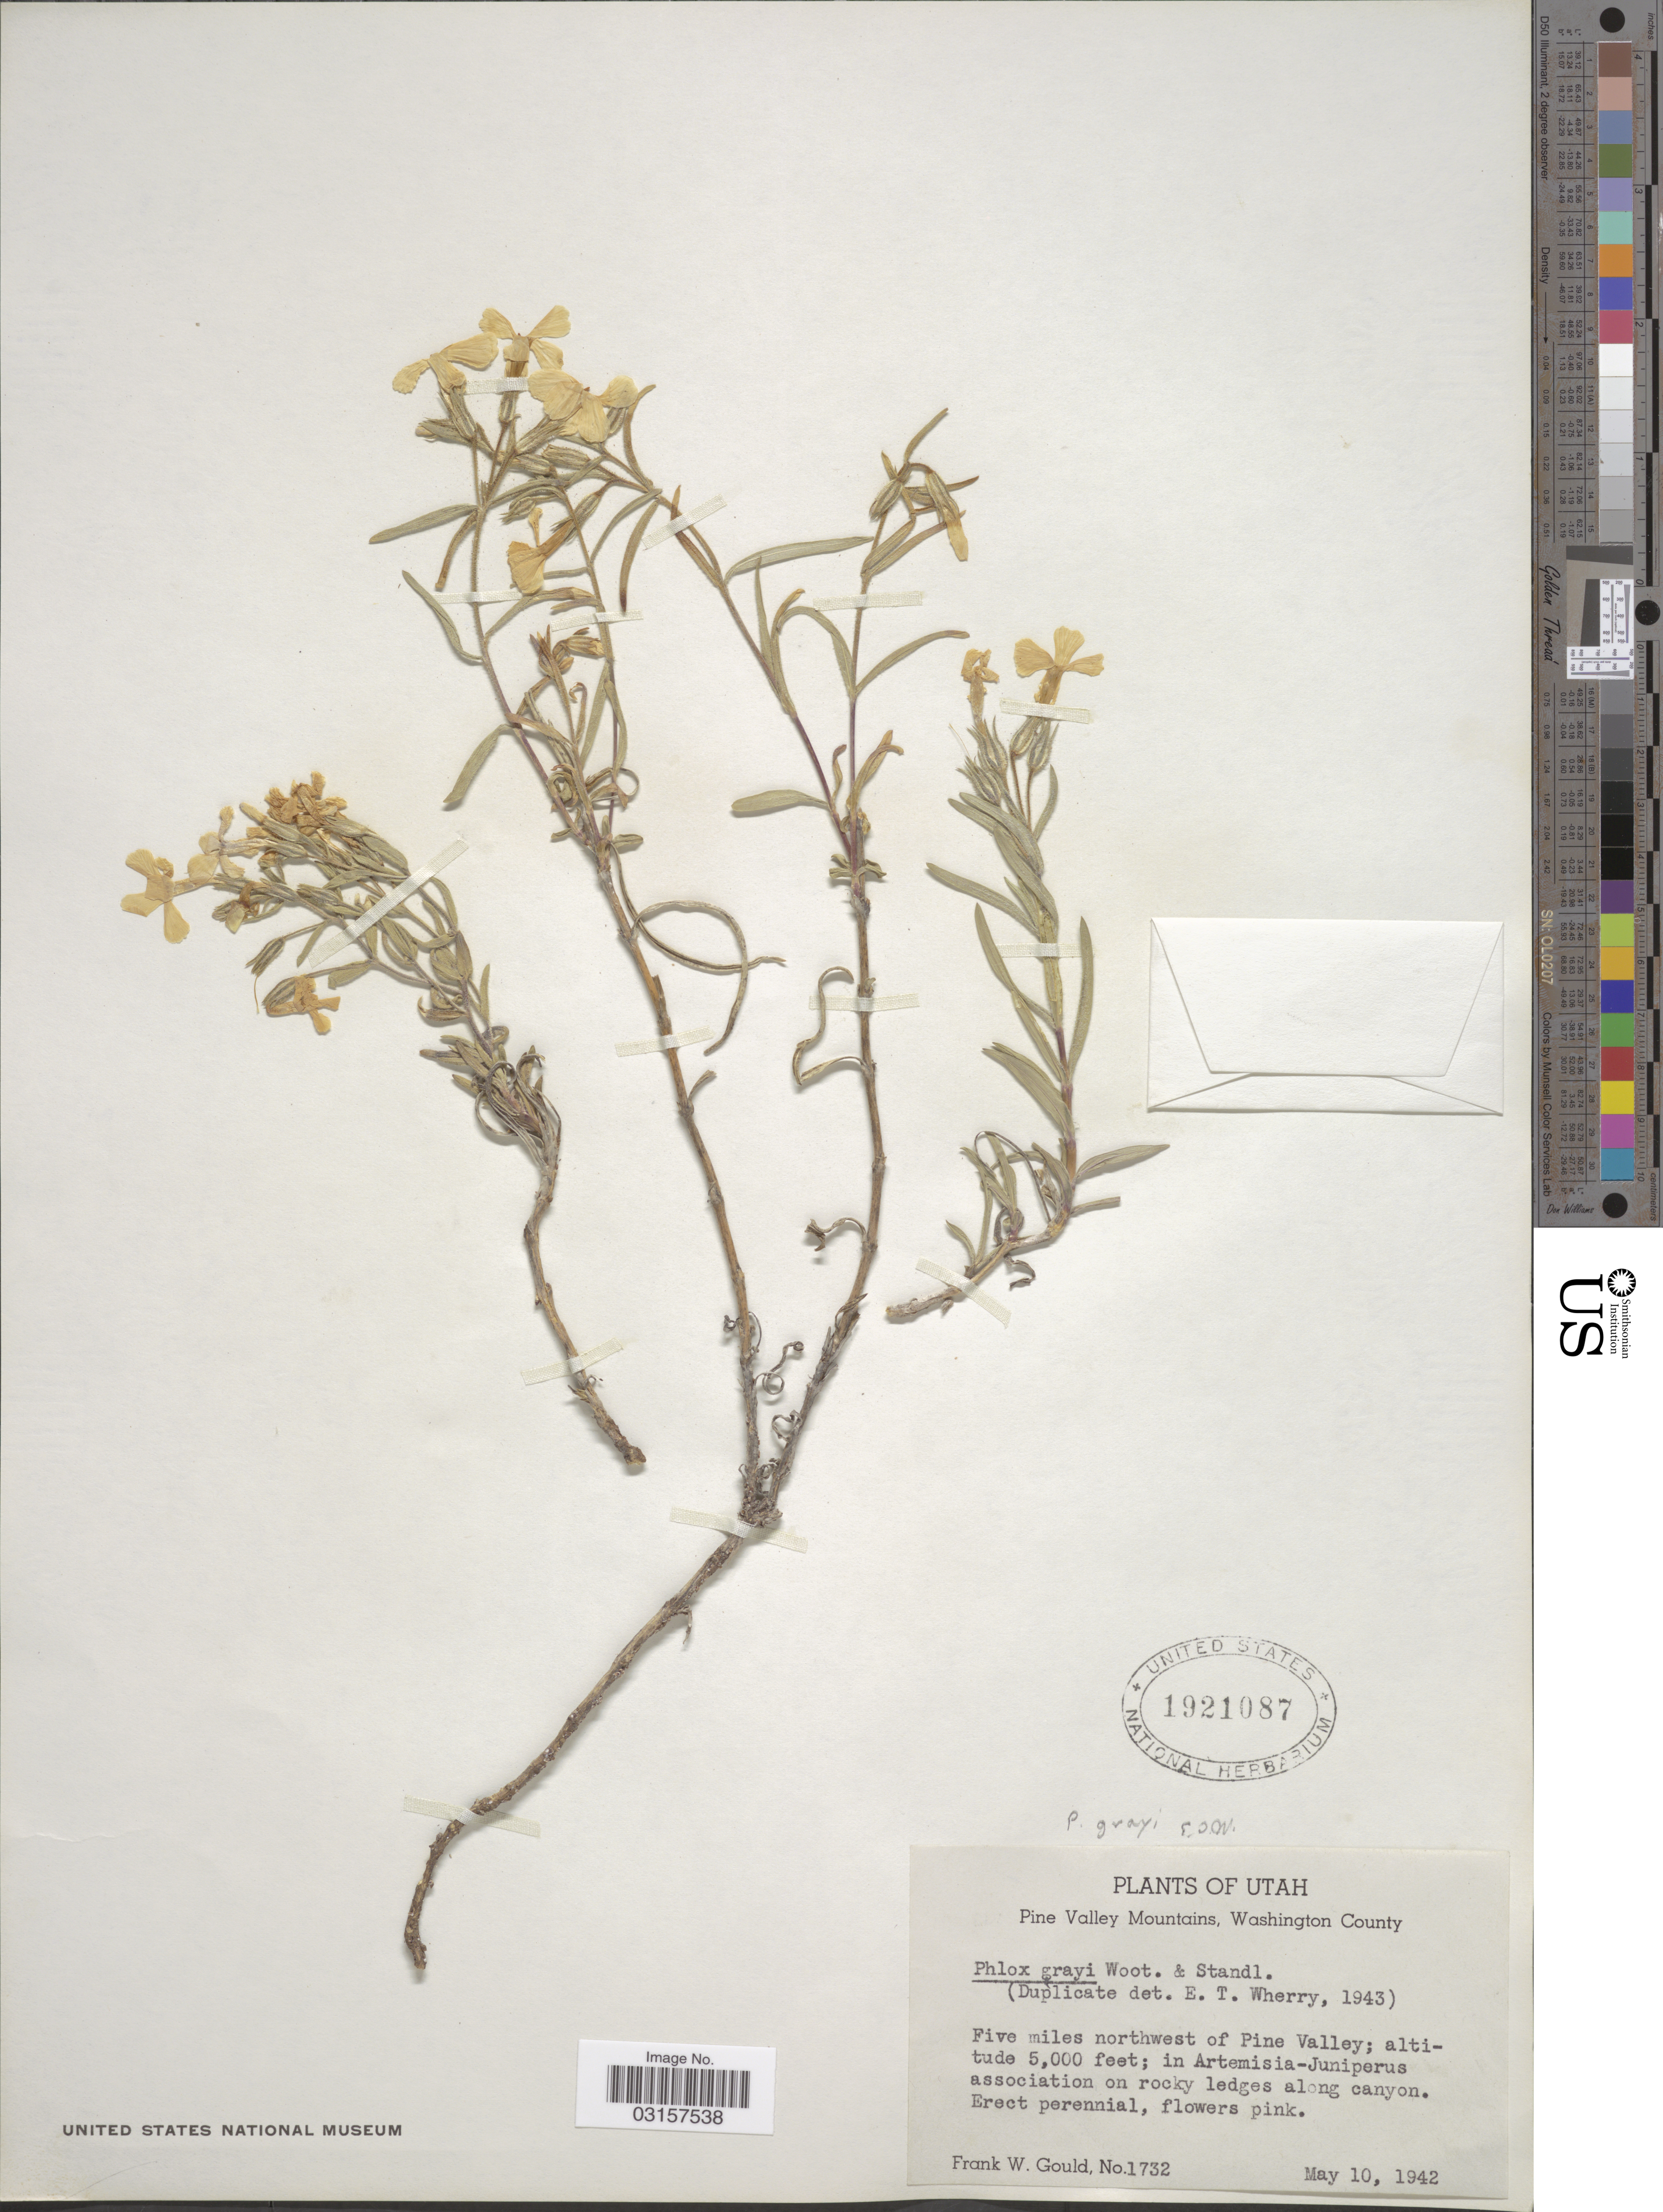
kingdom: Plantae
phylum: Tracheophyta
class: Magnoliopsida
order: Ericales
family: Polemoniaceae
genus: Phlox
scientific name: Phlox stansburyi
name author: (Torr.) A. Heller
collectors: F. W. Gould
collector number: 1732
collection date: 1942-05-10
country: United States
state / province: Utah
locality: Pine Valley Mountains, Washington County, Five miles northwest of Pine Valley.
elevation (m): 1524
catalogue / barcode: US 1921087